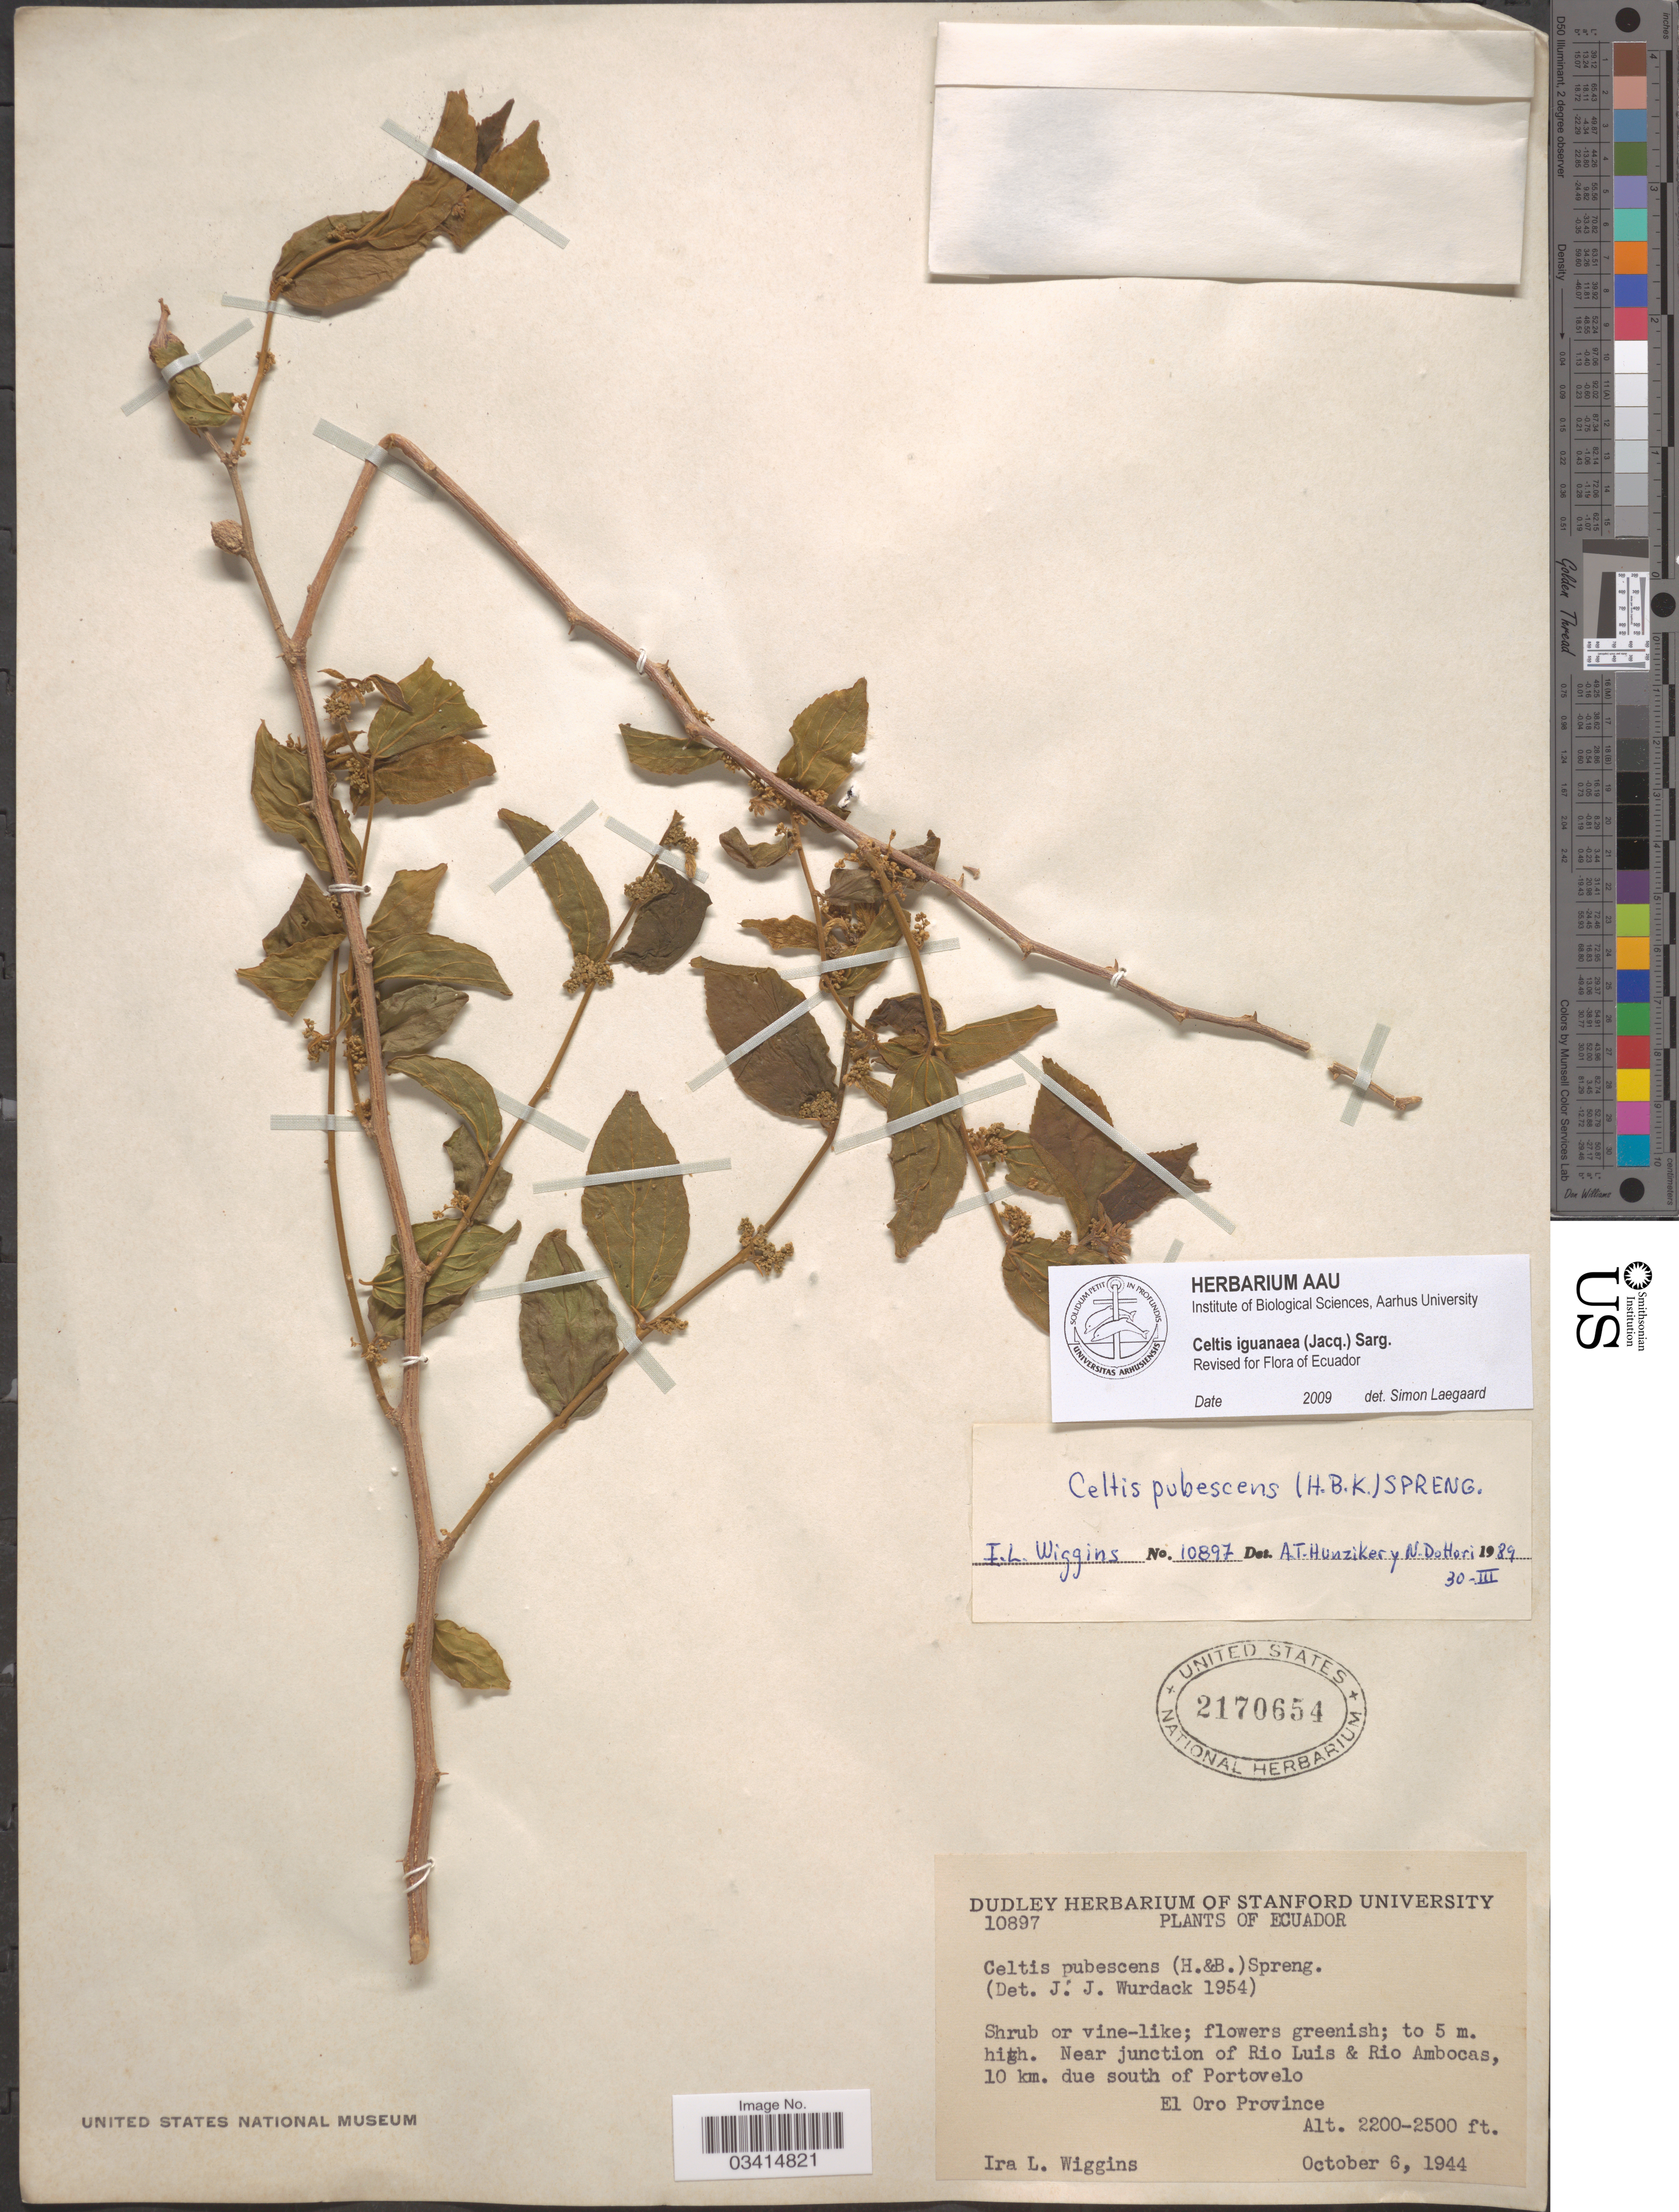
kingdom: Plantae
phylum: Tracheophyta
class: Magnoliopsida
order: Rosales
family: Cannabaceae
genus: Celtis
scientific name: Celtis iguanaea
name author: (Jacq.) Sarg.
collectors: I. L. Wiggins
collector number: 10897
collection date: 1944-10-06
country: Ecuador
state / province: El Oro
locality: Near junction of Rio Luis & Rio Ambocas, 10 km. due south of Portovelo.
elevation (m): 671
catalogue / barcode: US 2170654